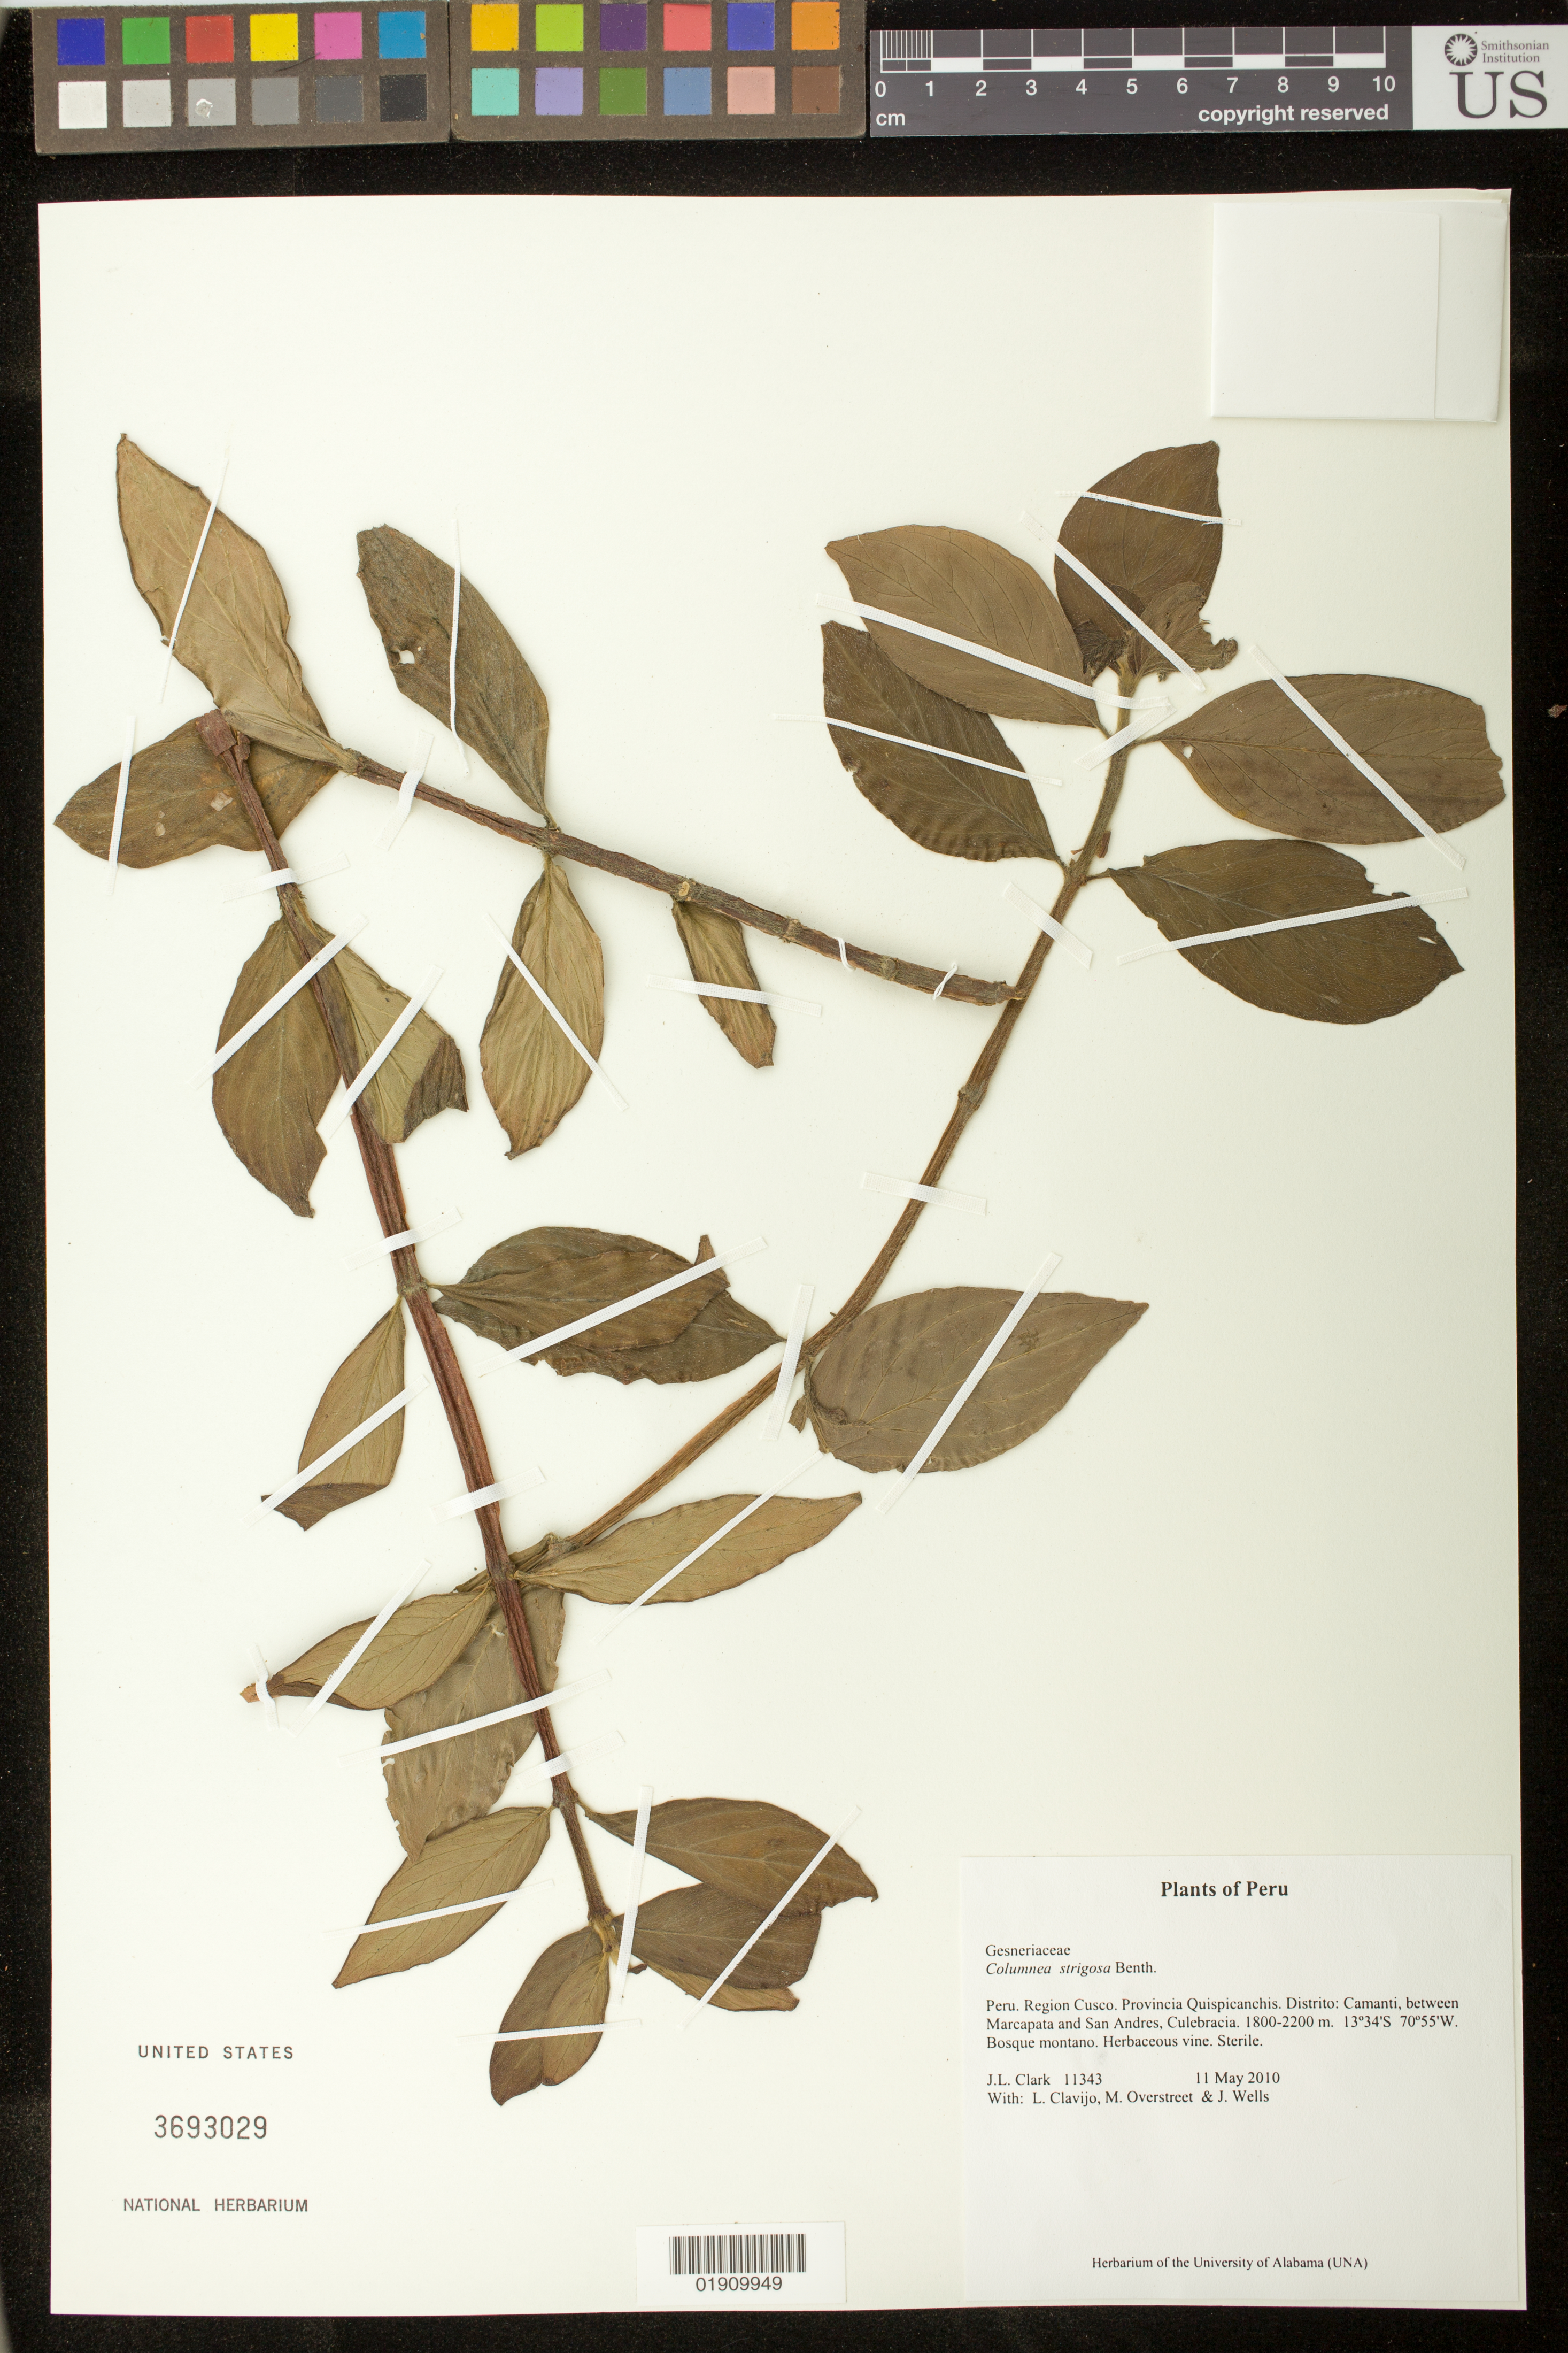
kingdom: Plantae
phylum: Tracheophyta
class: Magnoliopsida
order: Lamiales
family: Gesneriaceae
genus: Columnea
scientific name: Columnea strigosa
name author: Benth.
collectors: J. L. Clark, L. Clavijo, M. Overstreet & J. Wells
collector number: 11343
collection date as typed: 11 May 2010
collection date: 2010-05-11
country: Peru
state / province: Cusco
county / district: Quispicanchis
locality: Peru. Region Cusco. Provincia Quispicanchis. Distrito: Camanti, between Marcapata and San Andres, Culebracia.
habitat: Bosque montano.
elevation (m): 1800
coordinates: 13°34'S, 70°55'W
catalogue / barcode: US 3693029